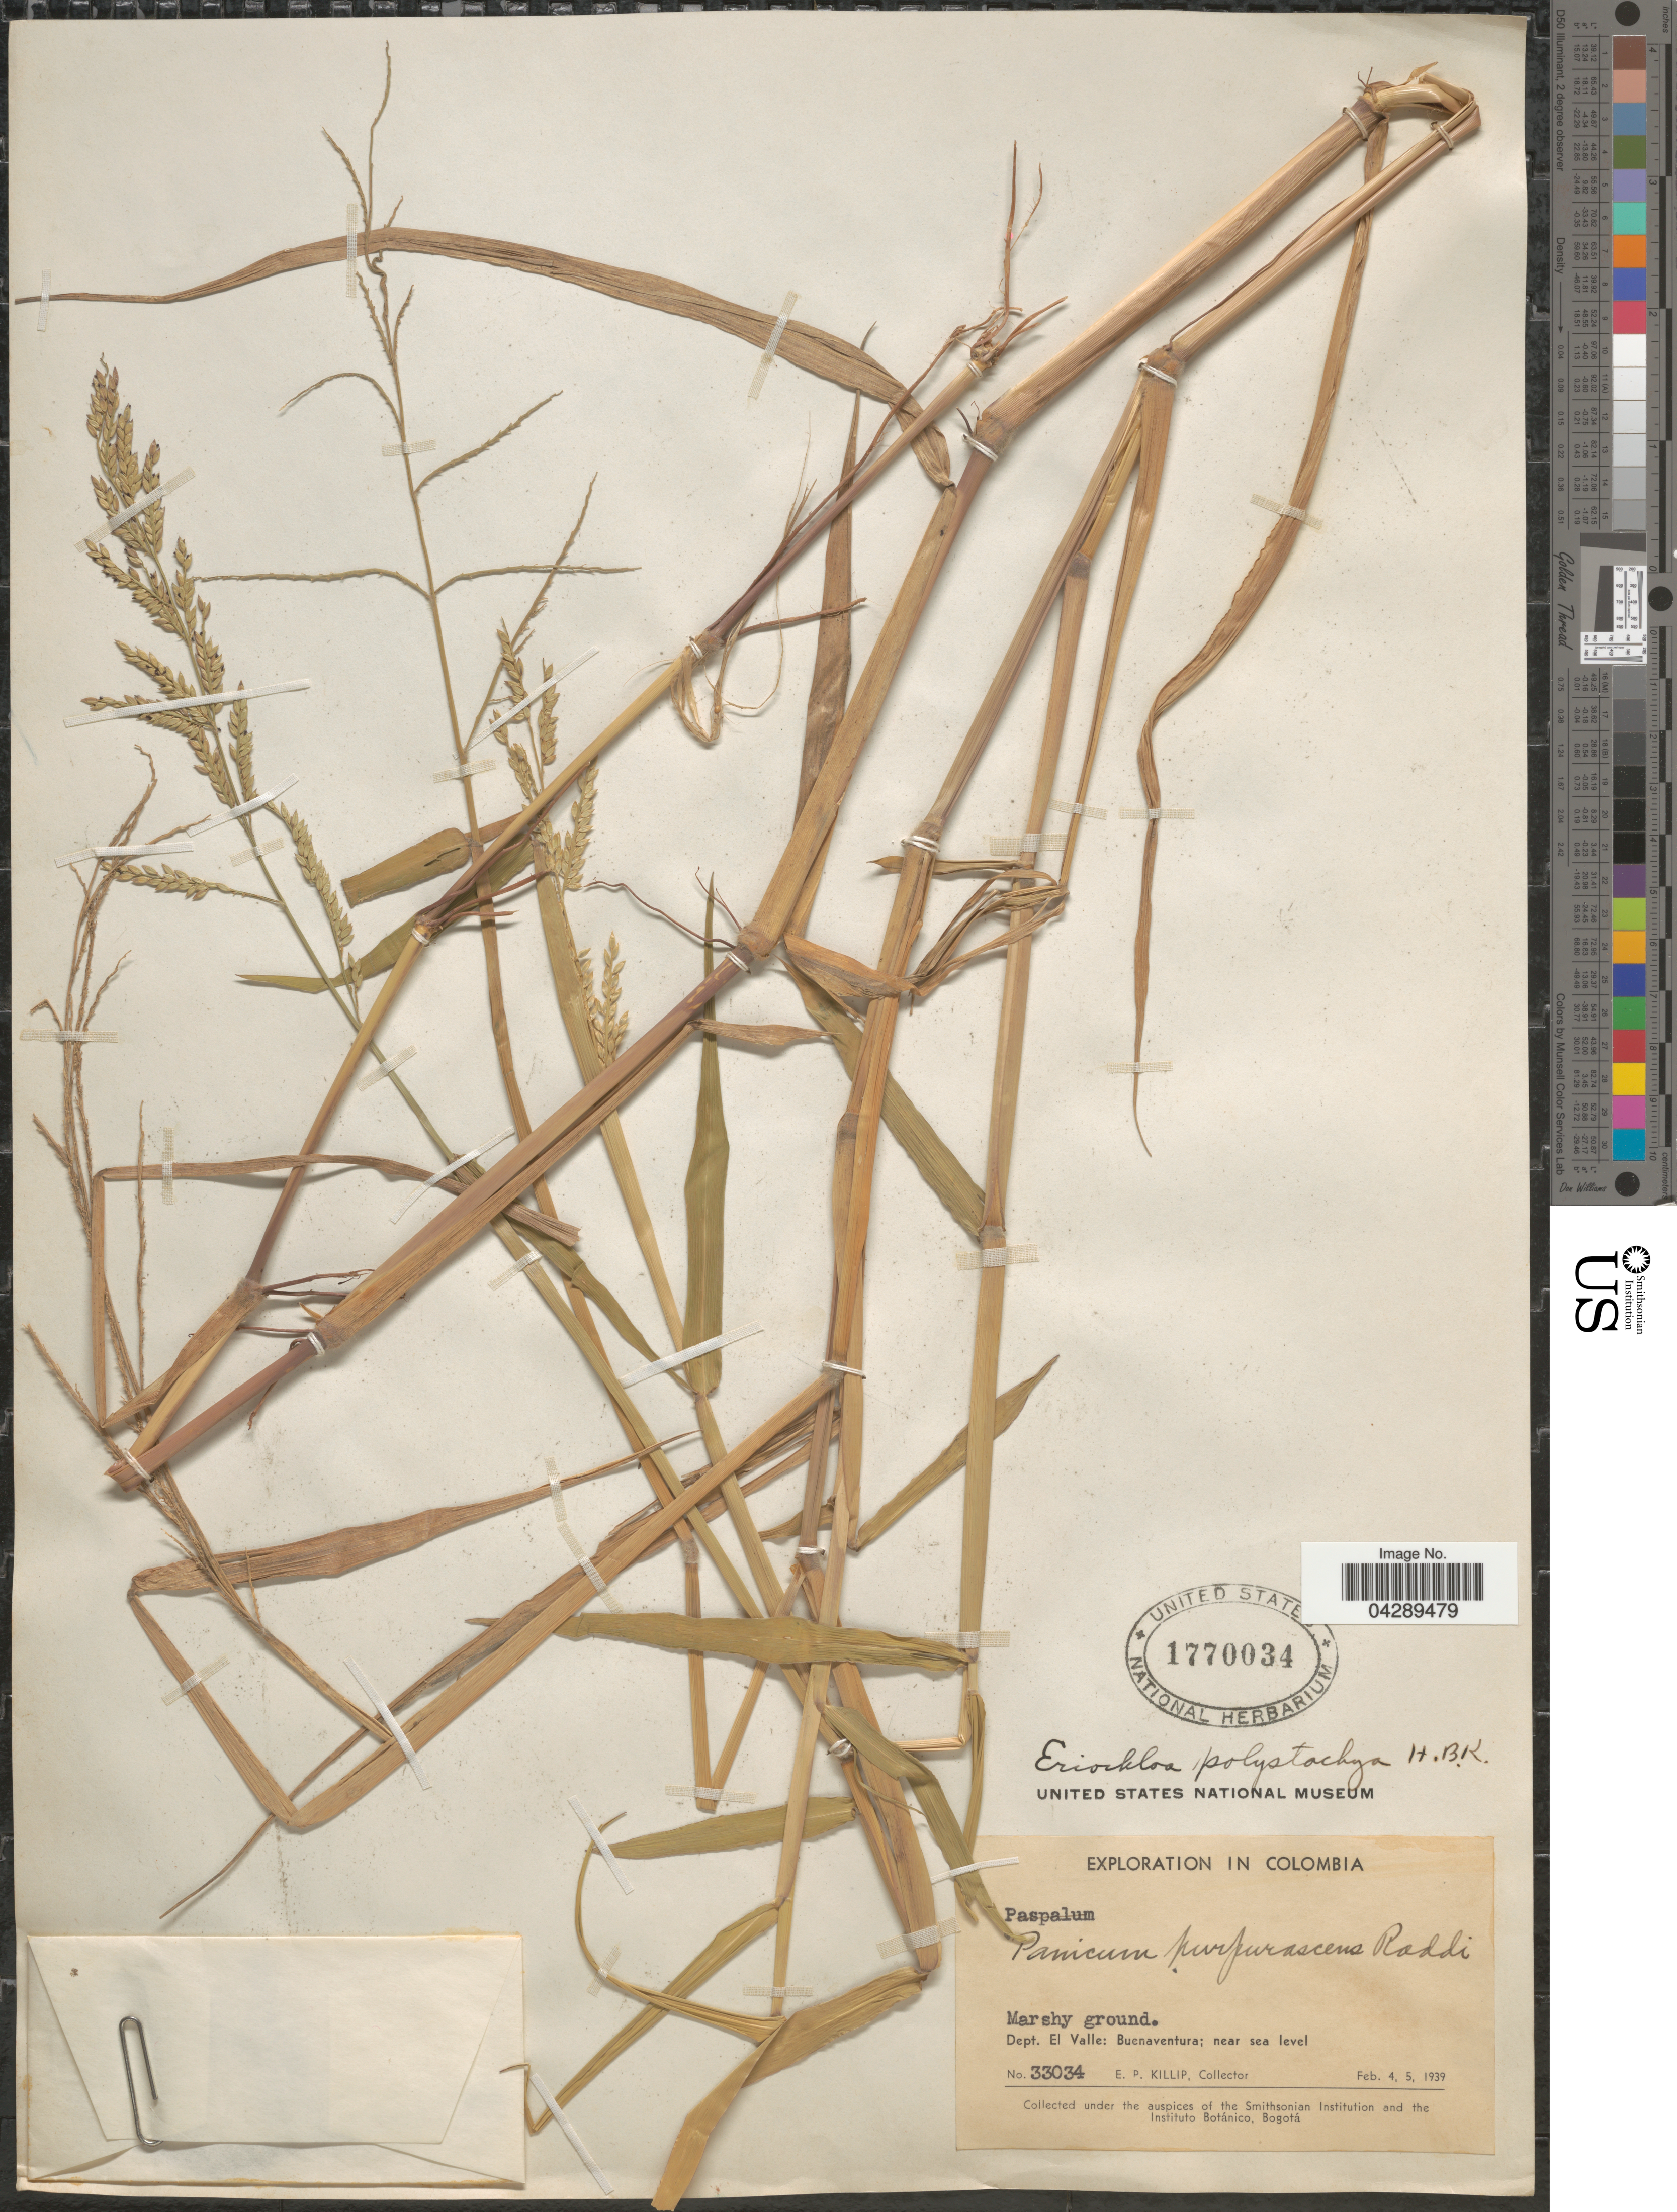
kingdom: Plantae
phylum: Tracheophyta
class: Liliopsida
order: Poales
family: Poaceae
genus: Eriochloa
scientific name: Eriochloa polystachya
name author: Kunth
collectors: E. P. Killip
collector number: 33034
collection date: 1939-02-04/1939-02-05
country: Colombia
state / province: Valle del Cauca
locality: Exploration in Colombia. Marshy ground. Dept. El Valle: Buenaventura.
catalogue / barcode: US 1770034